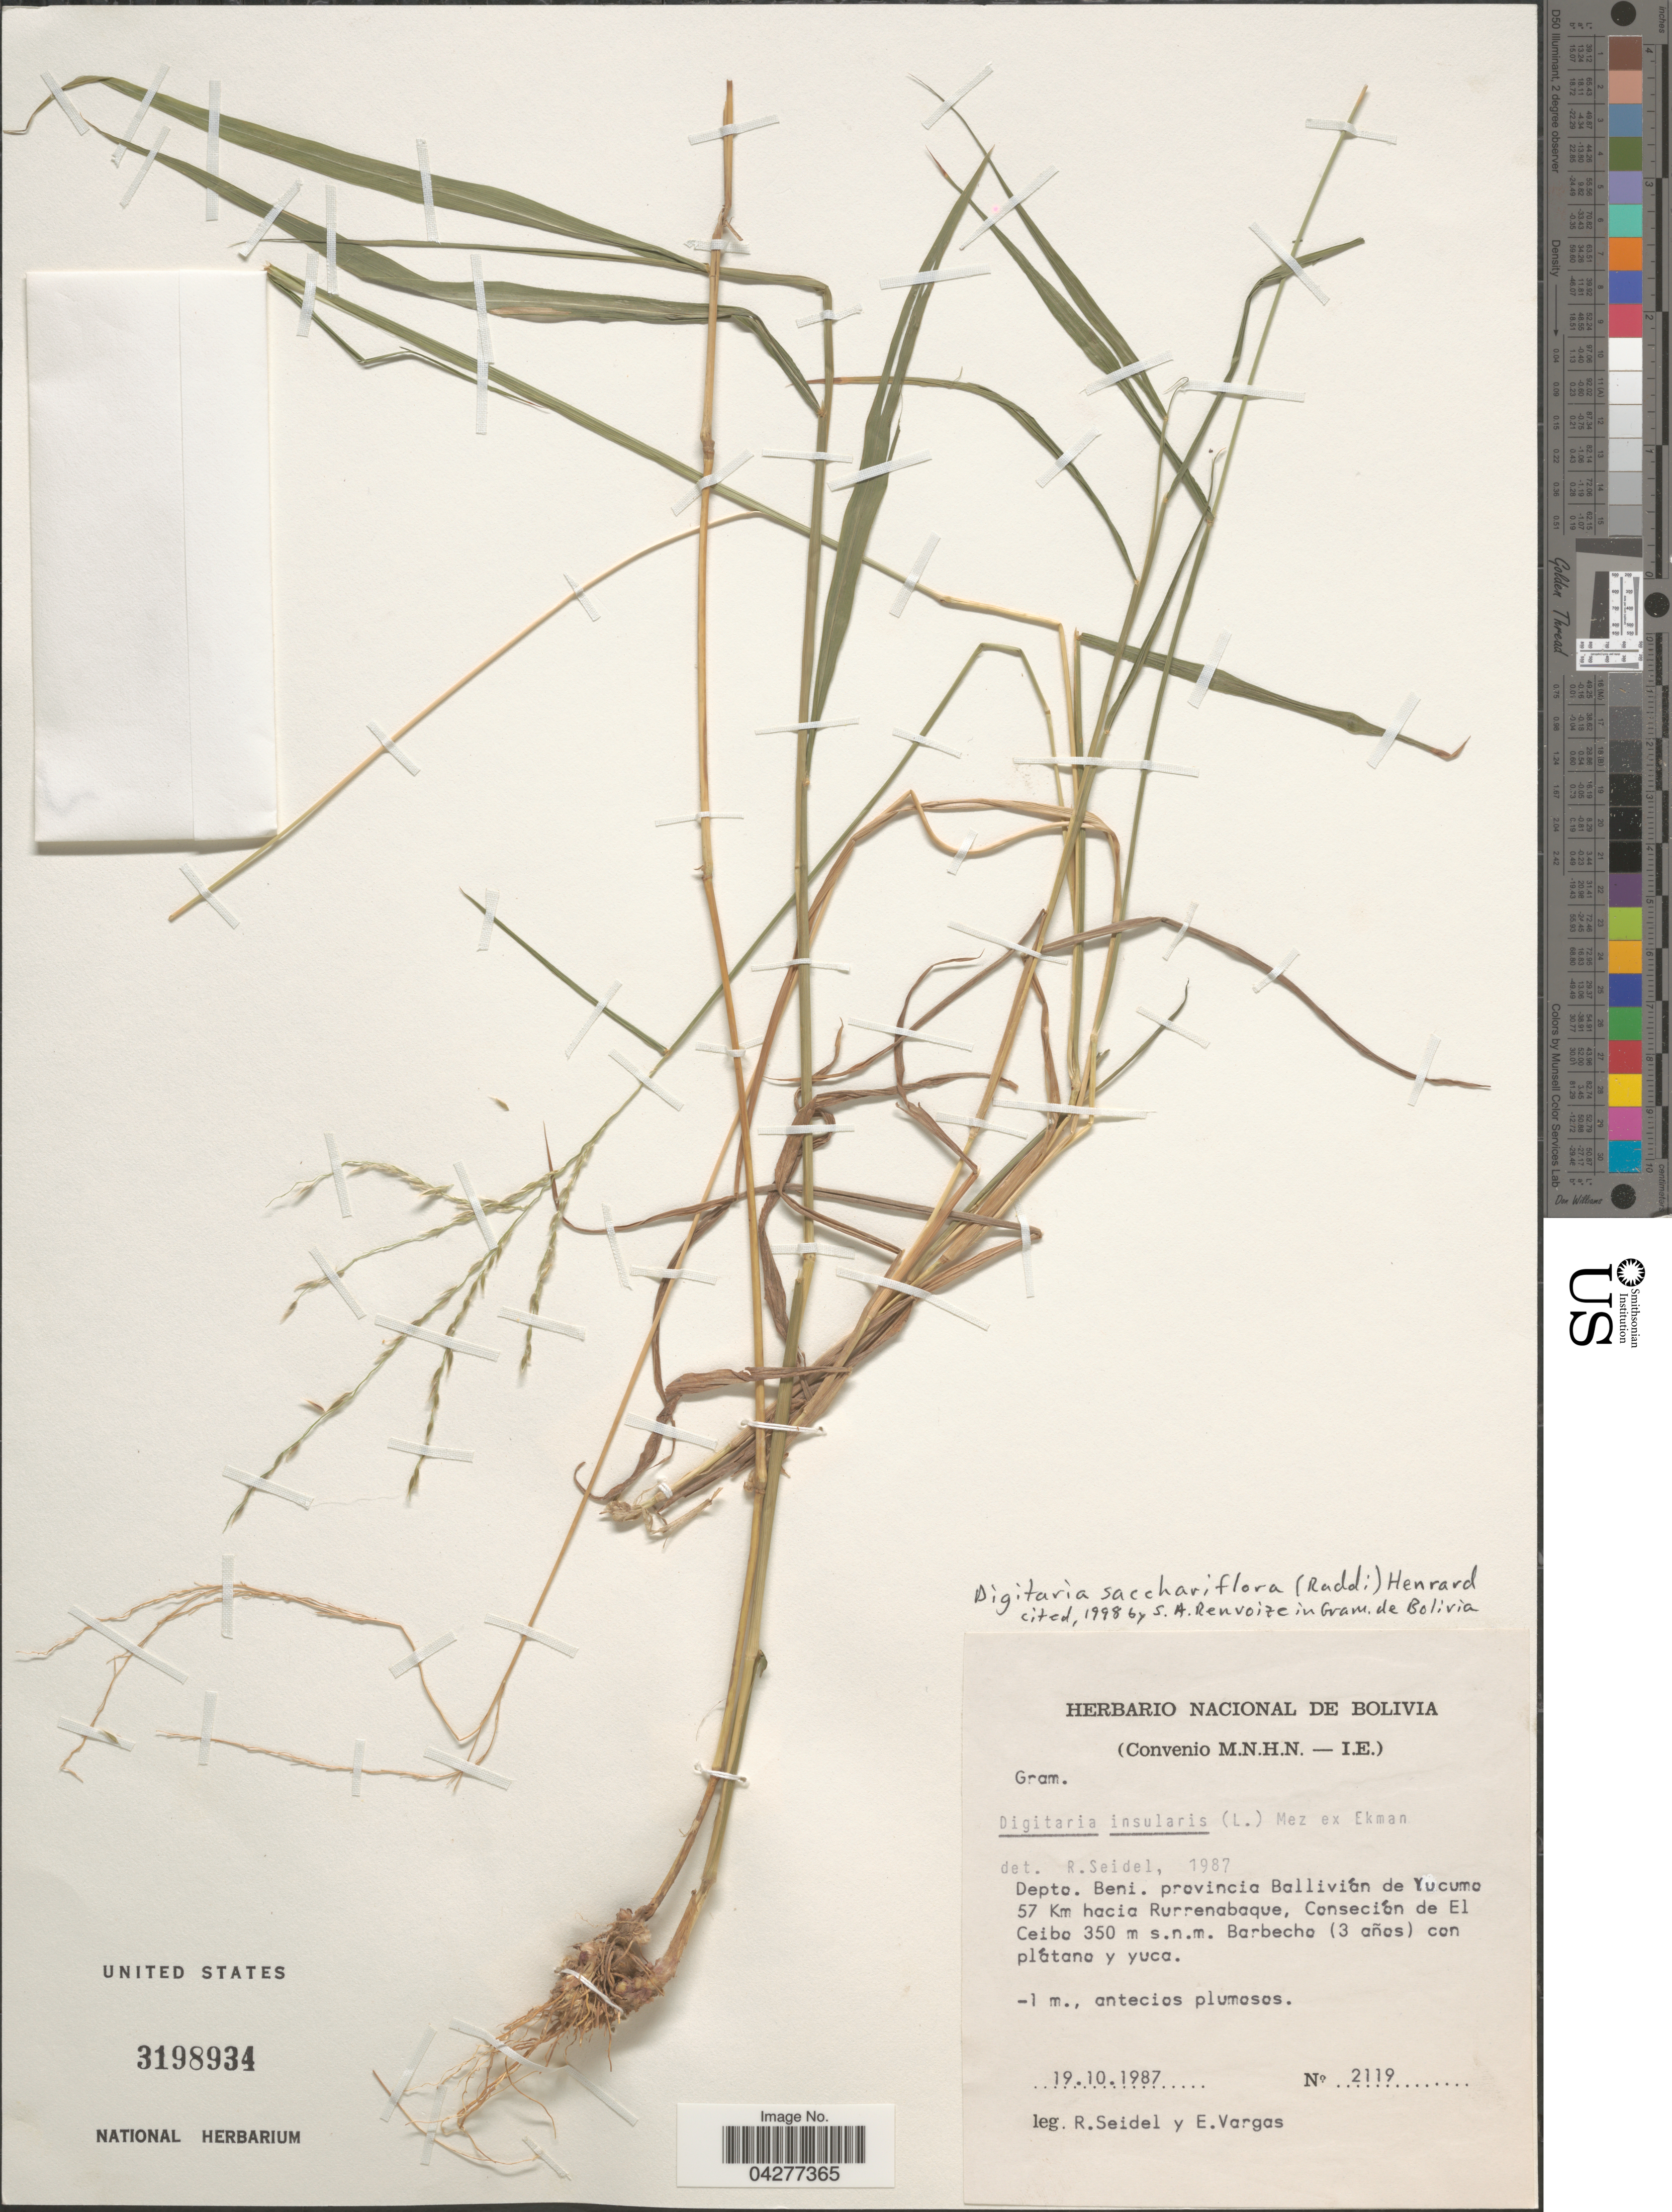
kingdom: Plantae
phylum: Tracheophyta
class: Liliopsida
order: Poales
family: Poaceae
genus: Digitaria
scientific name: Digitaria sacchariflora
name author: (Nees) Henr.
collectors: R. Seidel & E. Vargas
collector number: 2119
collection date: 1987-10-19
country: Bolivia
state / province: Beni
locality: Depto. Beni. provincia Ballivián de Yucuma 57 Km hacia Rurrenabaque, Conseción de El Ceibo.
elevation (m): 350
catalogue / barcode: US 3198934